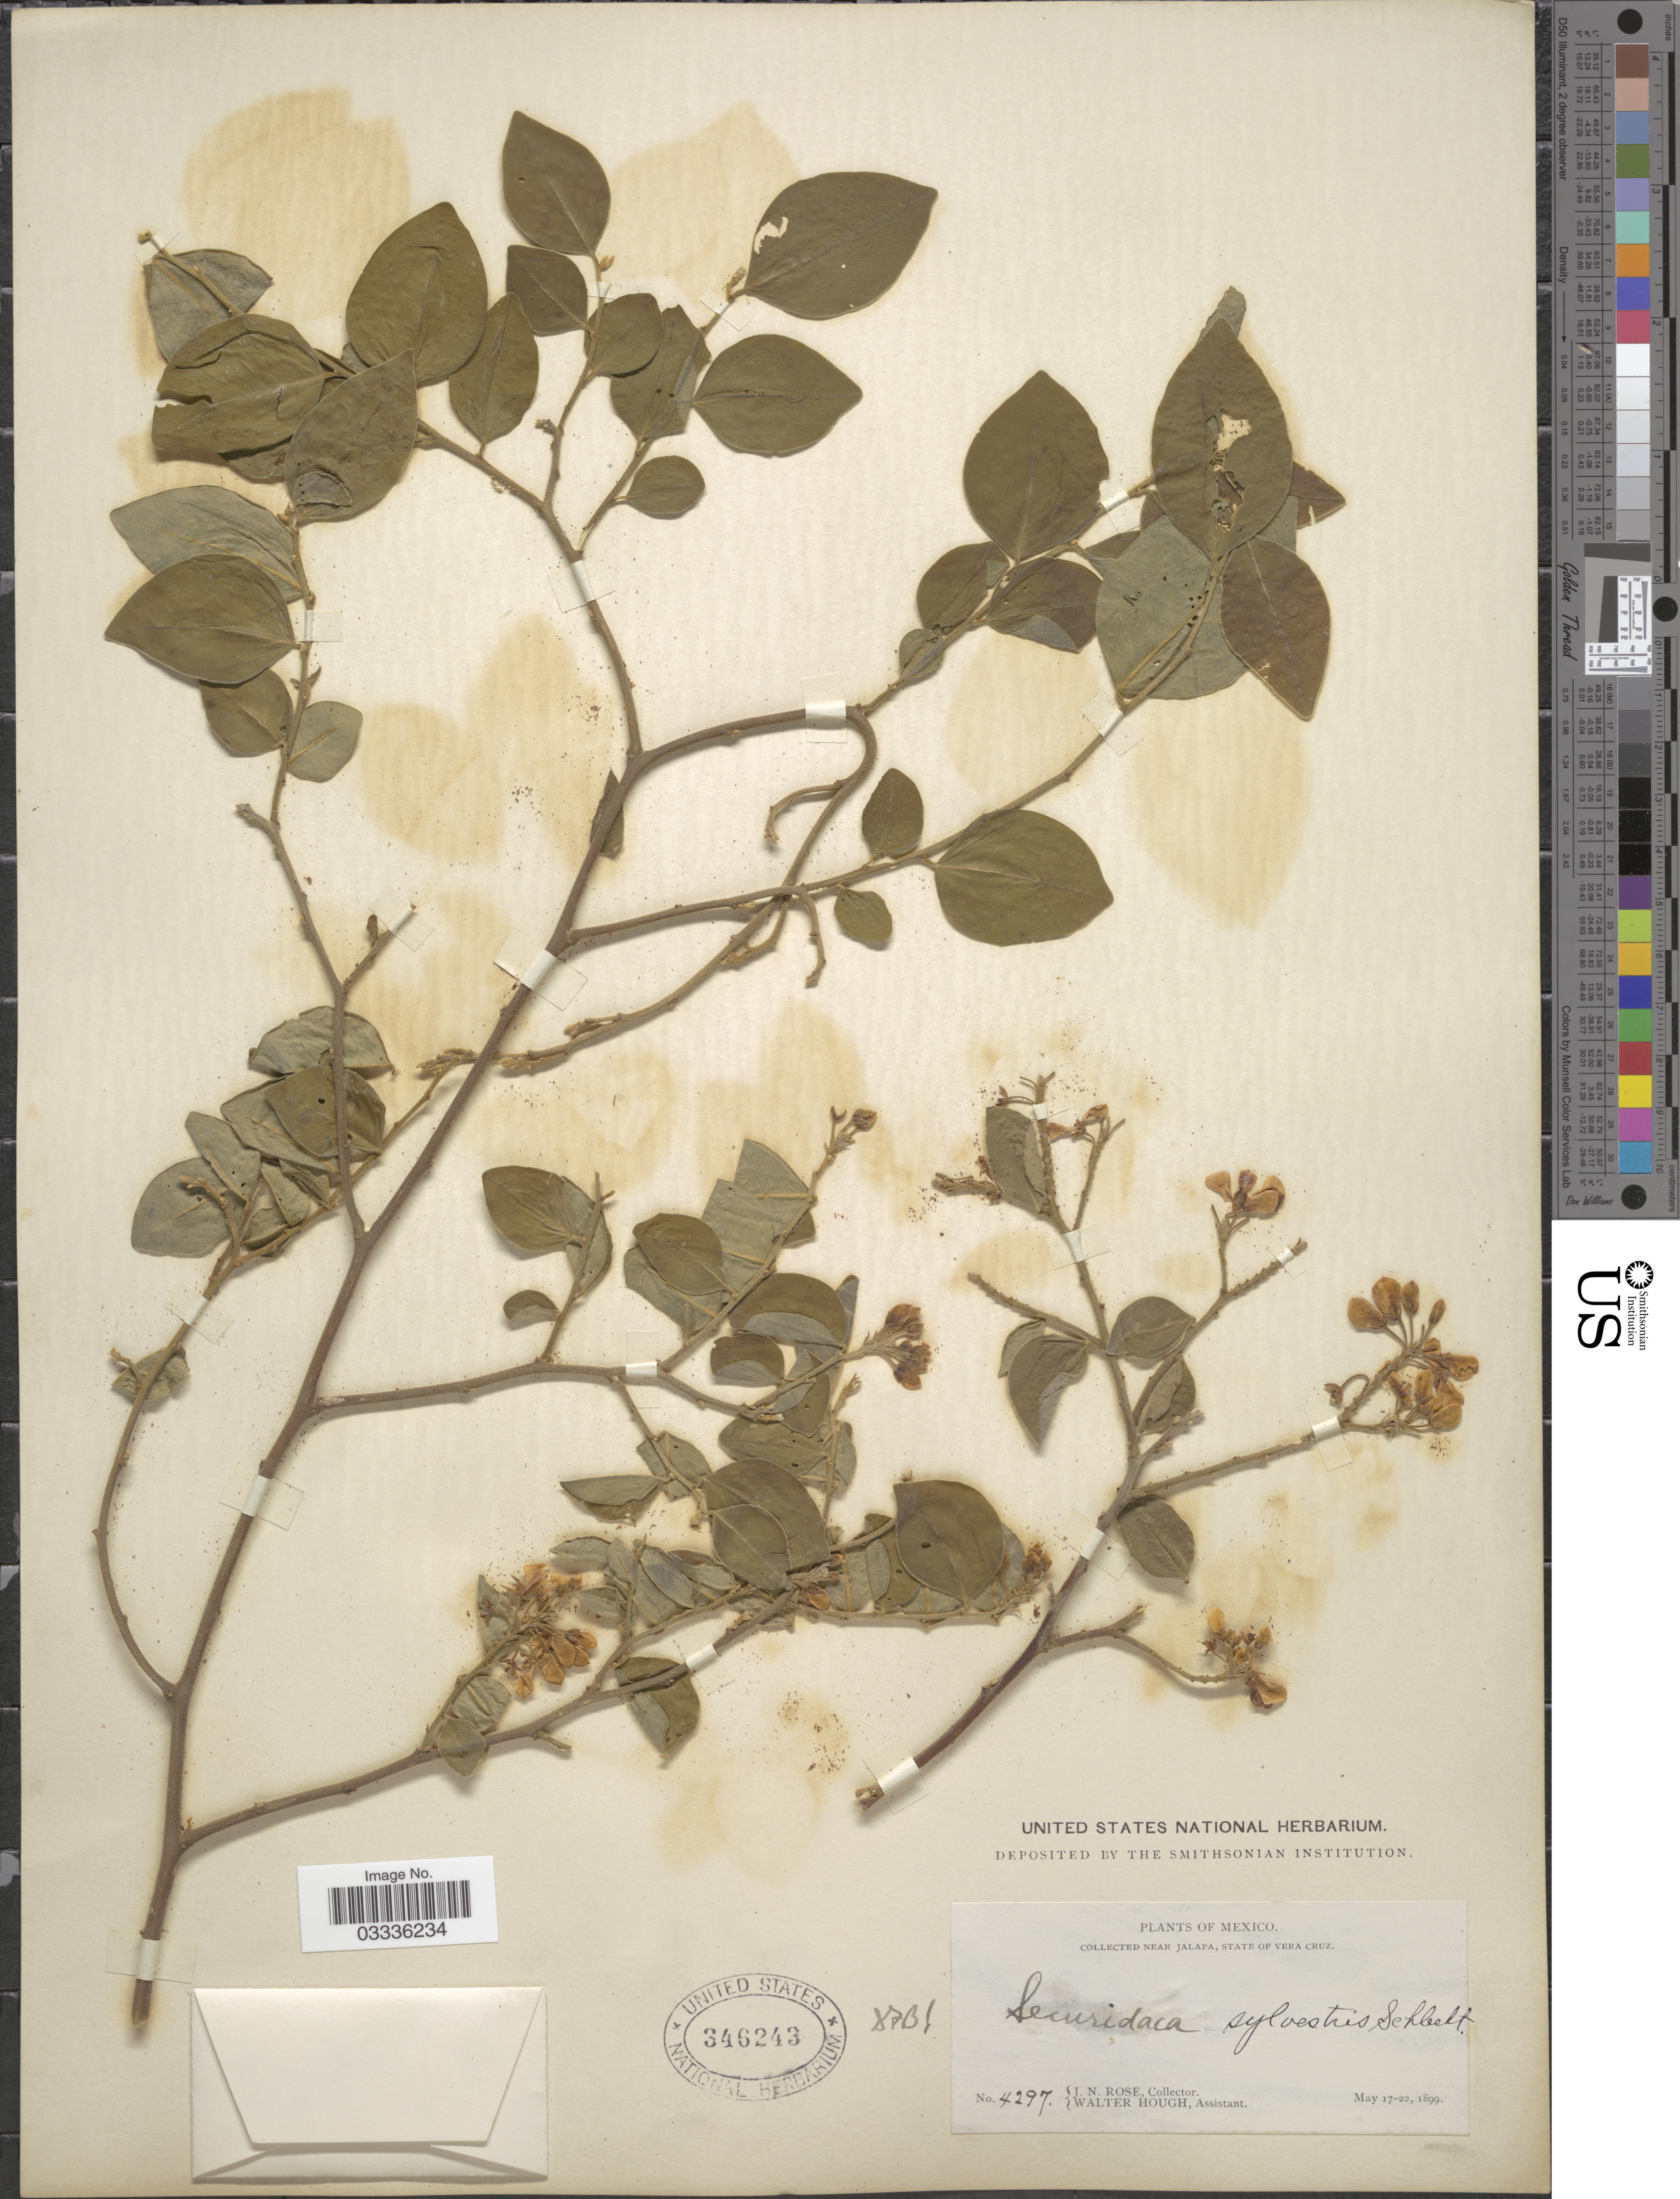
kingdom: Plantae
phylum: Tracheophyta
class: Magnoliopsida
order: Fabales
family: Polygalaceae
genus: Securidaca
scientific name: Securidaca sylvestris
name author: Schltdl.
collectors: J. N. Rose & W. Hough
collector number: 4297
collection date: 1899-05-17/1899-05-22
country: Mexico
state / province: Veracruz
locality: Near Jalapa, state of Vera Cruz.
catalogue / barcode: US 346243